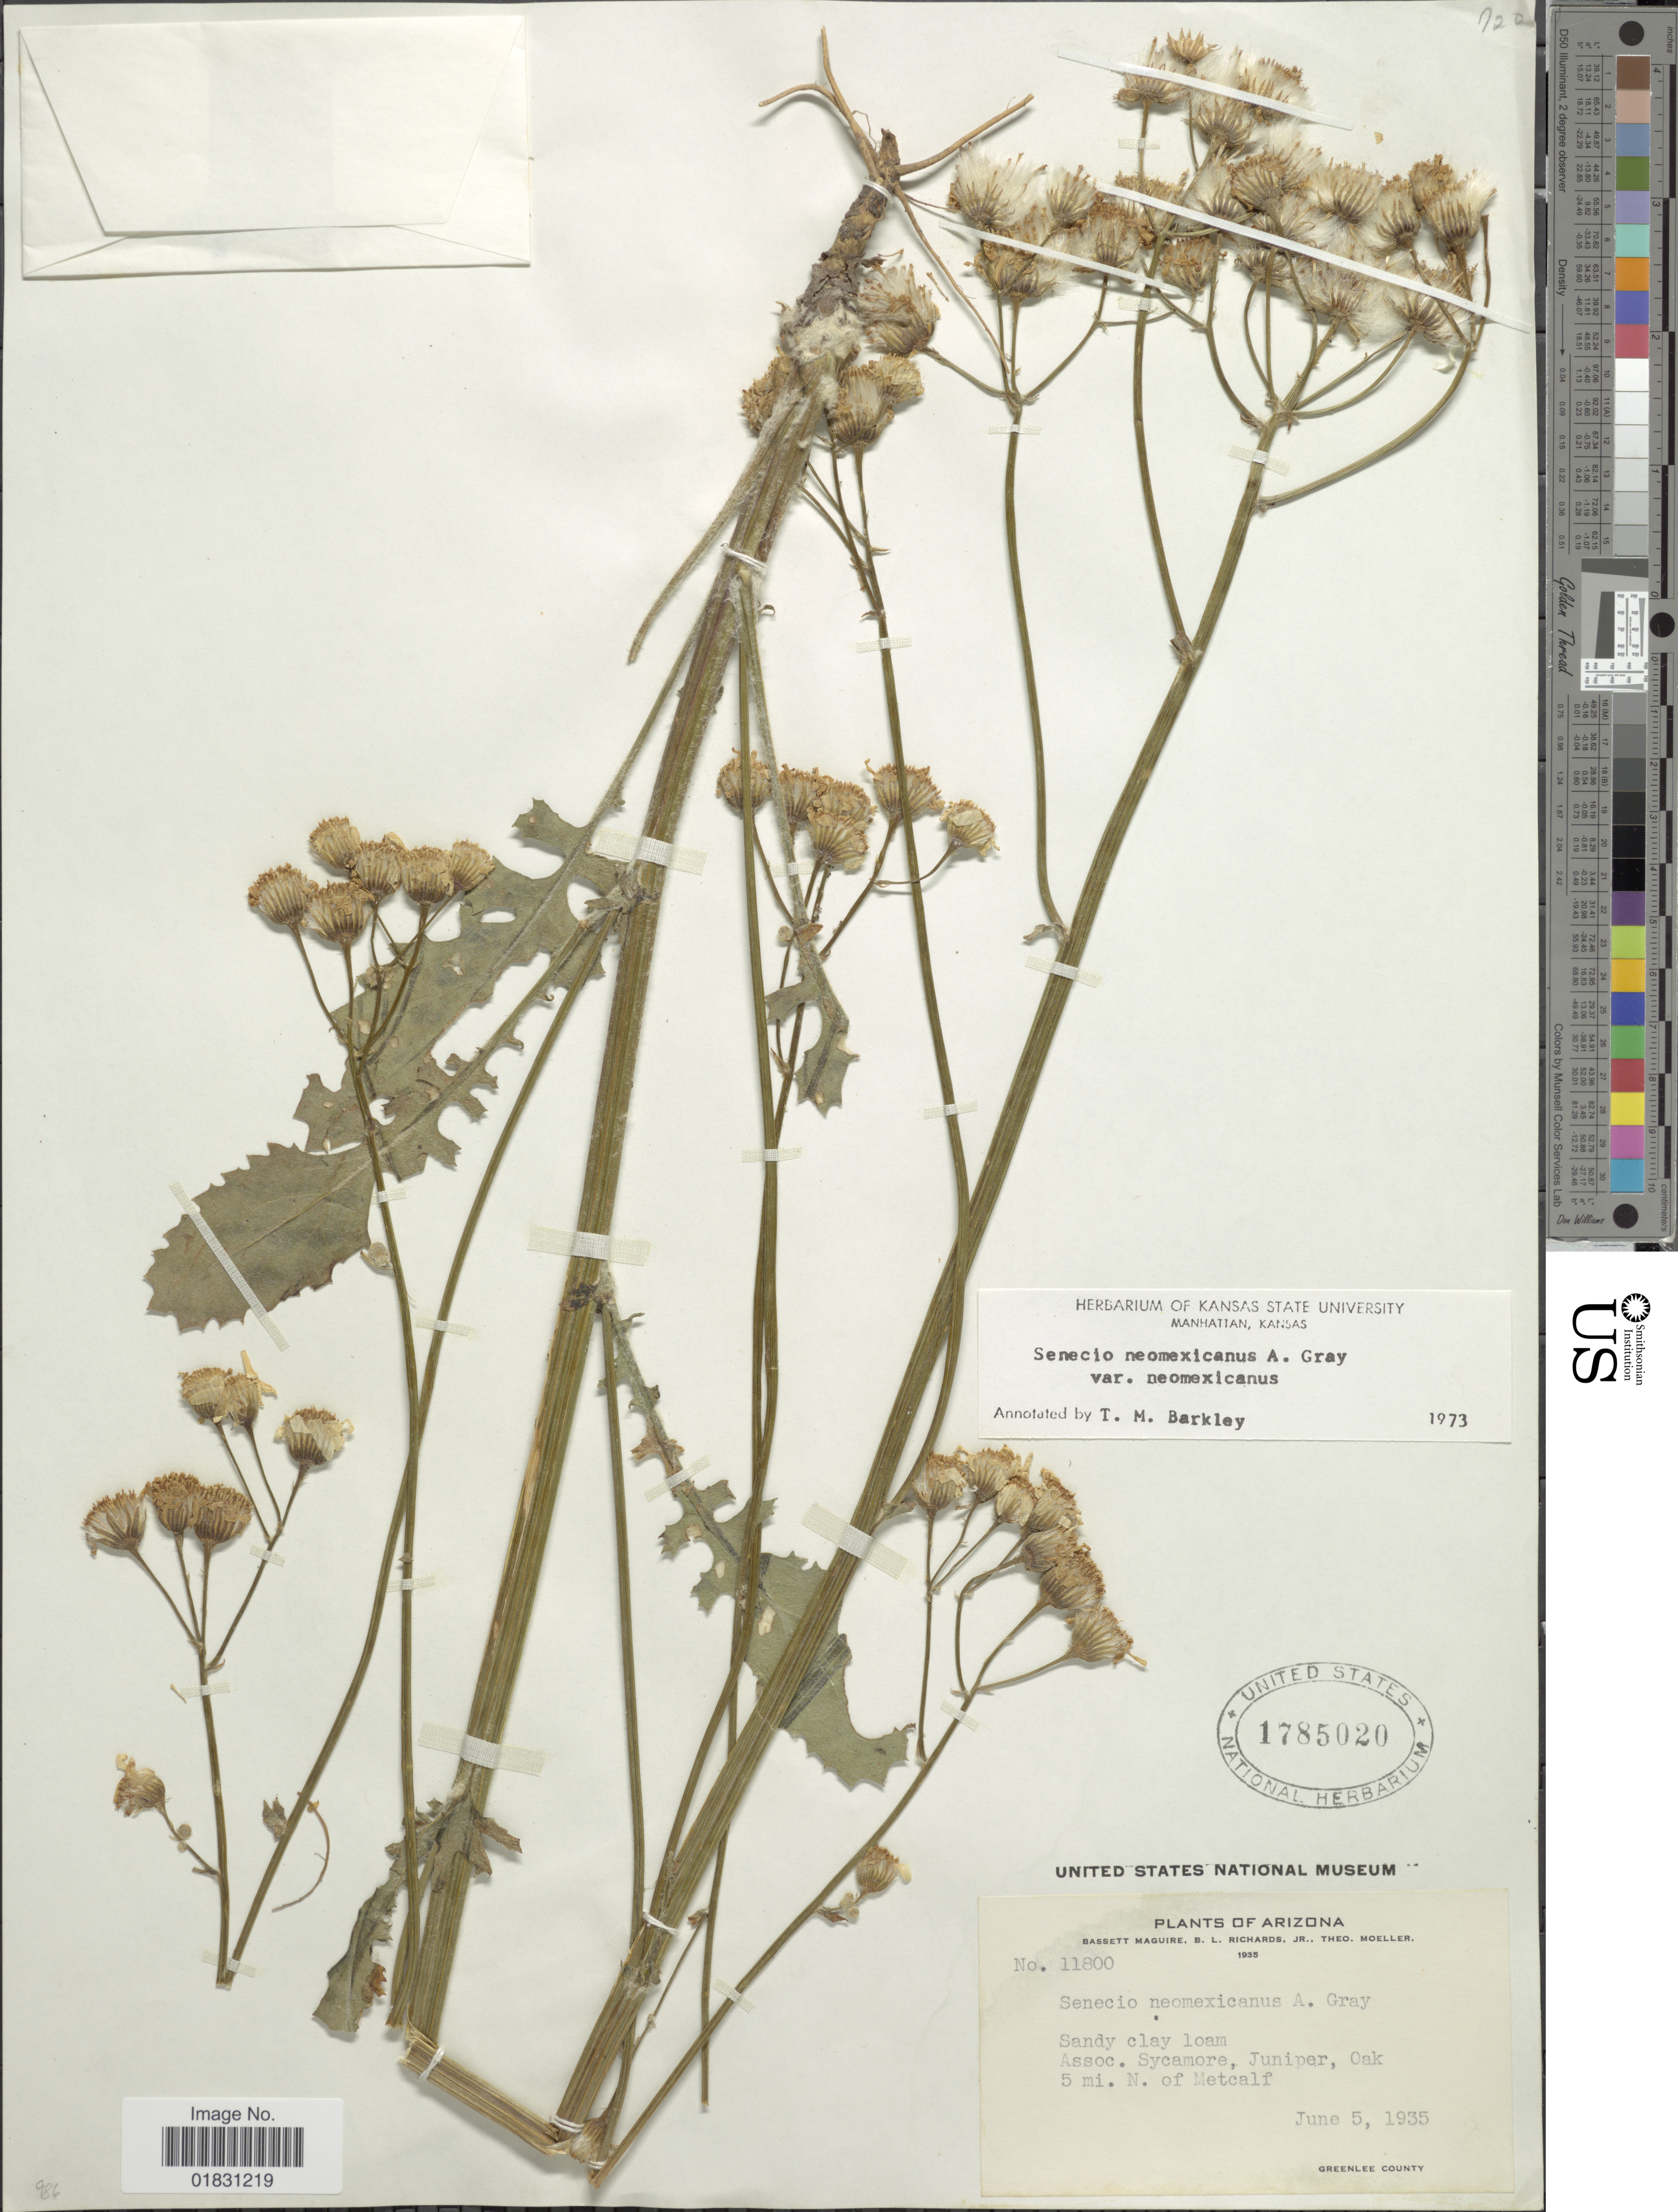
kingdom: Plantae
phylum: Tracheophyta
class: Magnoliopsida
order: Asterales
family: Asteraceae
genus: Packera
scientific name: Packera neomexicana var. neomexicana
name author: (A. Gray) W.A. Weber & Á. Löve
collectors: B. Maguire, B. Richards & T. Moeller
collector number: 11800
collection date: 1935-06-05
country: United States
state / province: Arizona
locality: Sandy clay loam, Assoc. Sycamore, Juniper, Oak 5 mi N of Metcalf, Greenlee County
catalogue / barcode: US 1785020